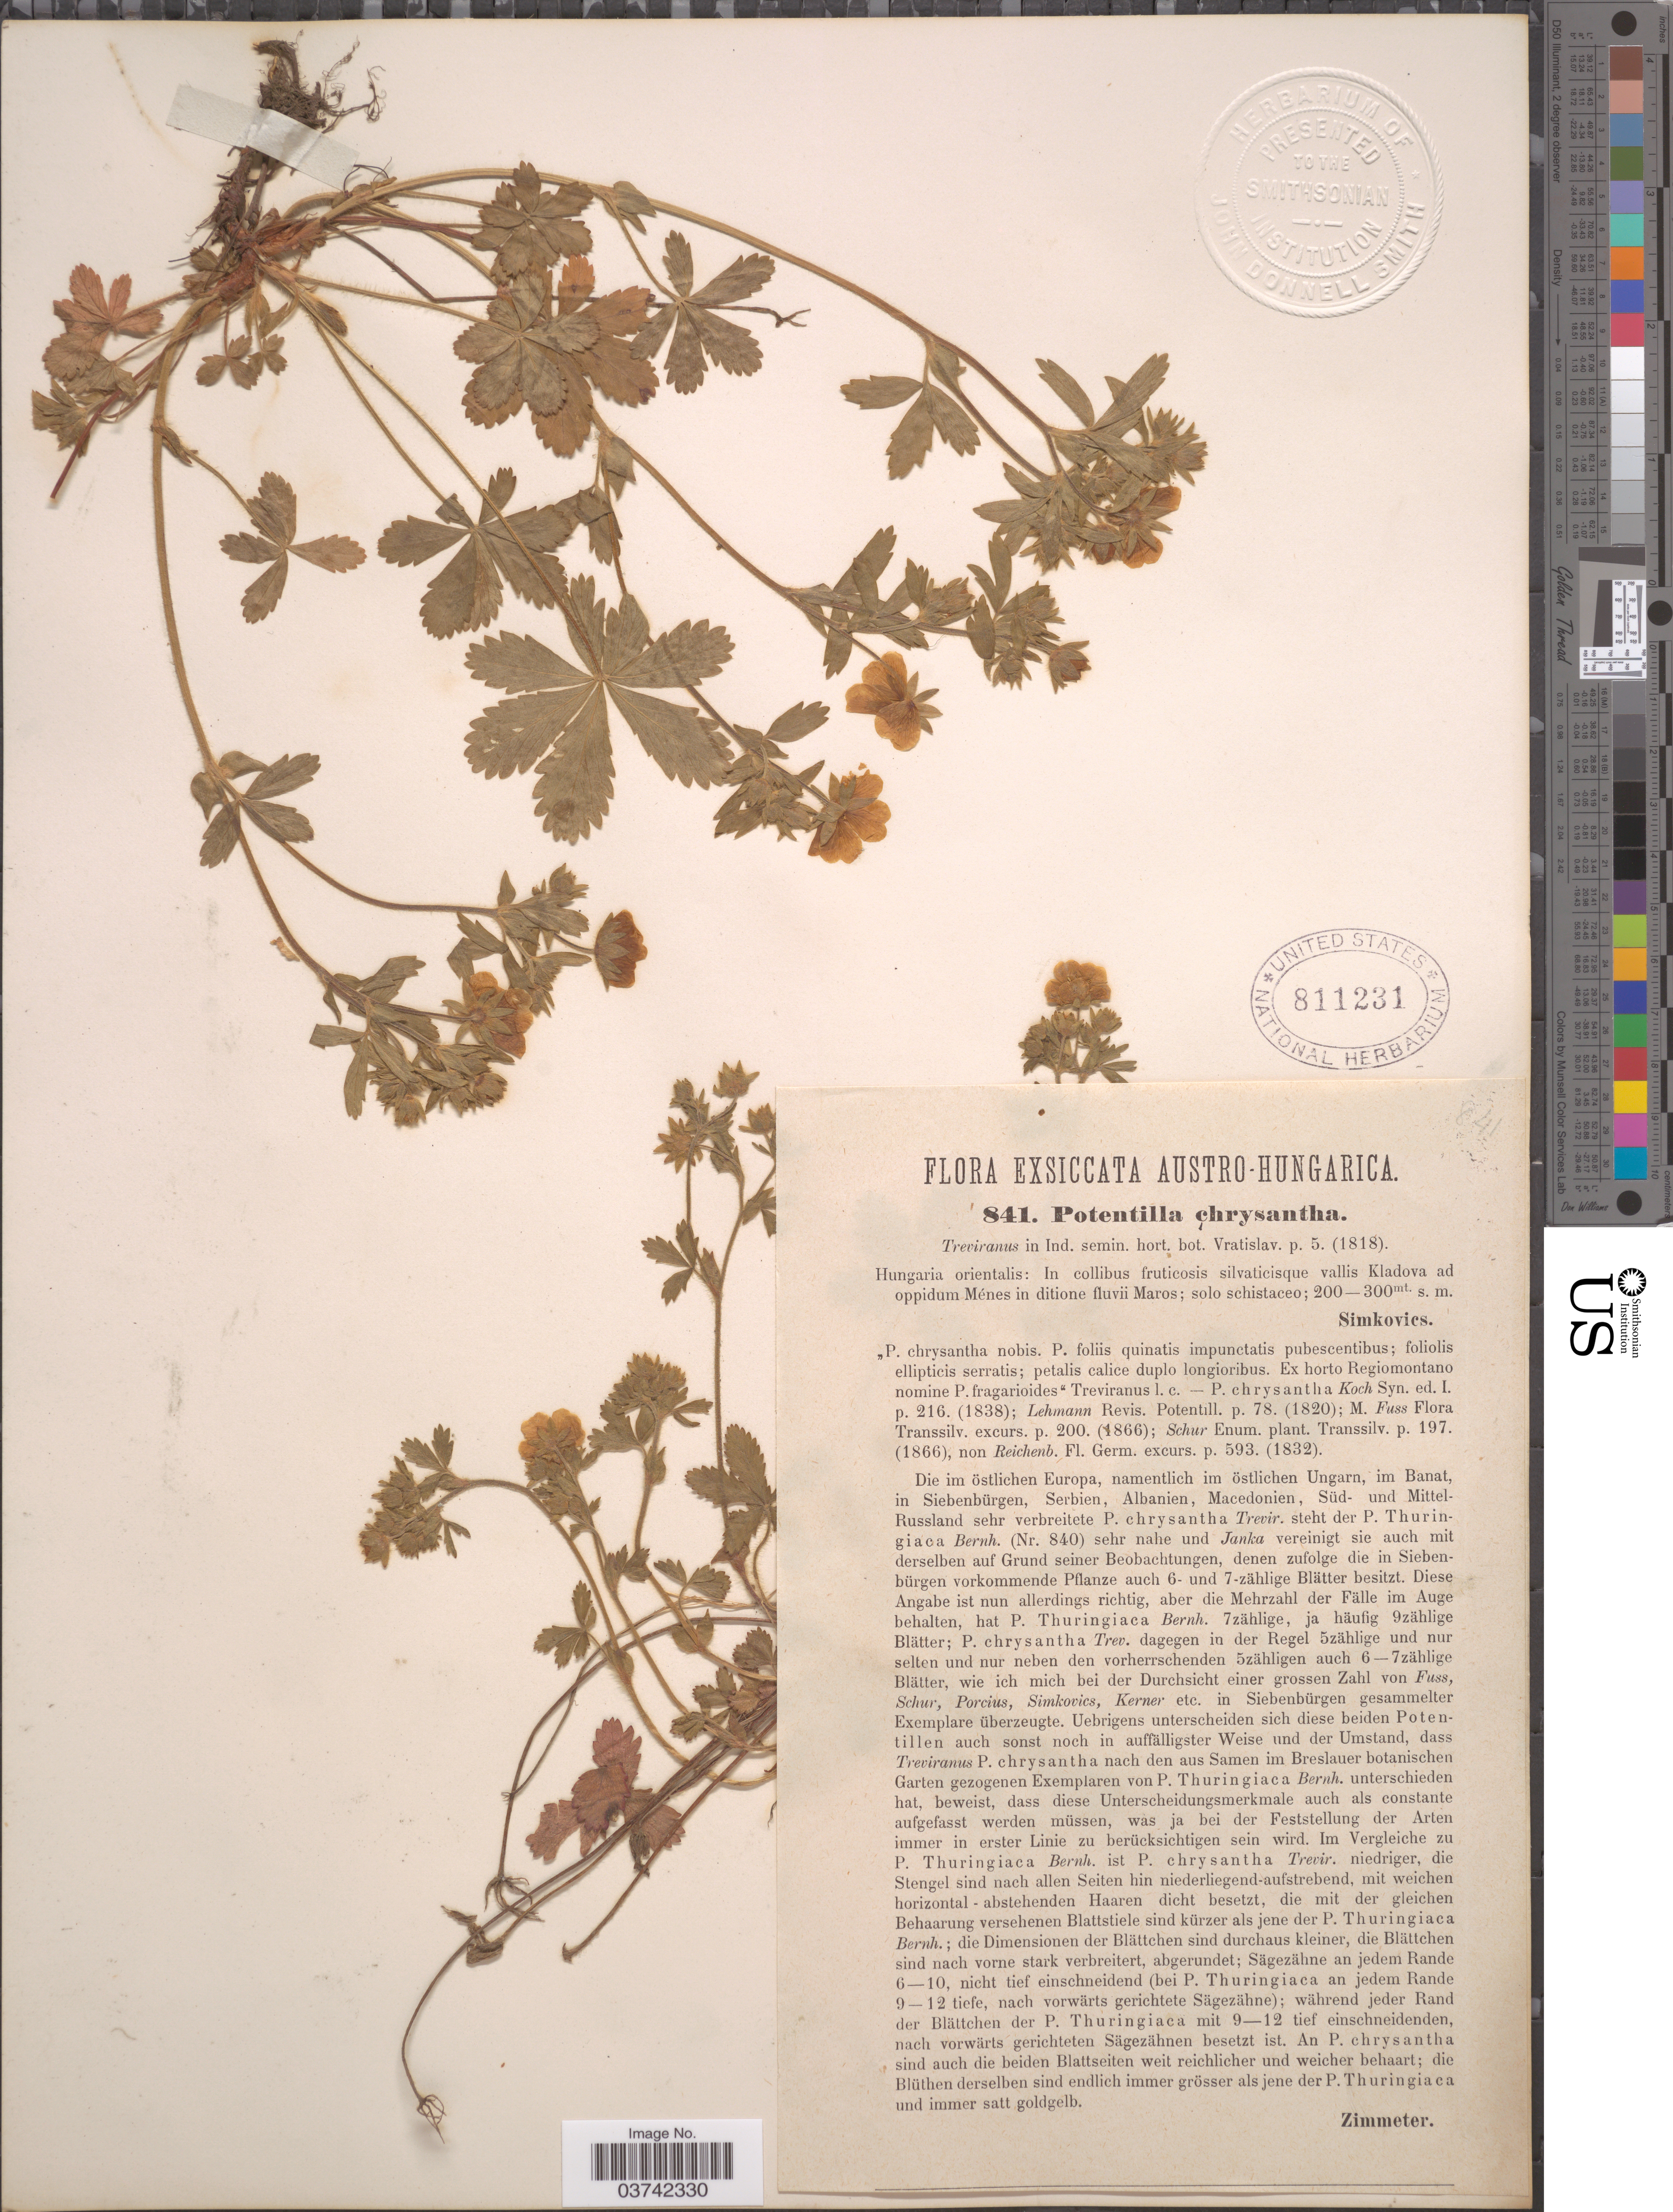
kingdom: Plantae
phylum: Tracheophyta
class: Magnoliopsida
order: Rosales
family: Rosaceae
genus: Potentilla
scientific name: Potentilla chrysantha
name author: Trevis.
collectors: -. Simkovics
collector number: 841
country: Hungary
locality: Austro-Hungarica. Hungaria orientalis: In collibus fruticosis silvaticisque vallis Kladova ad oppidum Ménes in ditione fluvii Maros.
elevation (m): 200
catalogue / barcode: US 811231